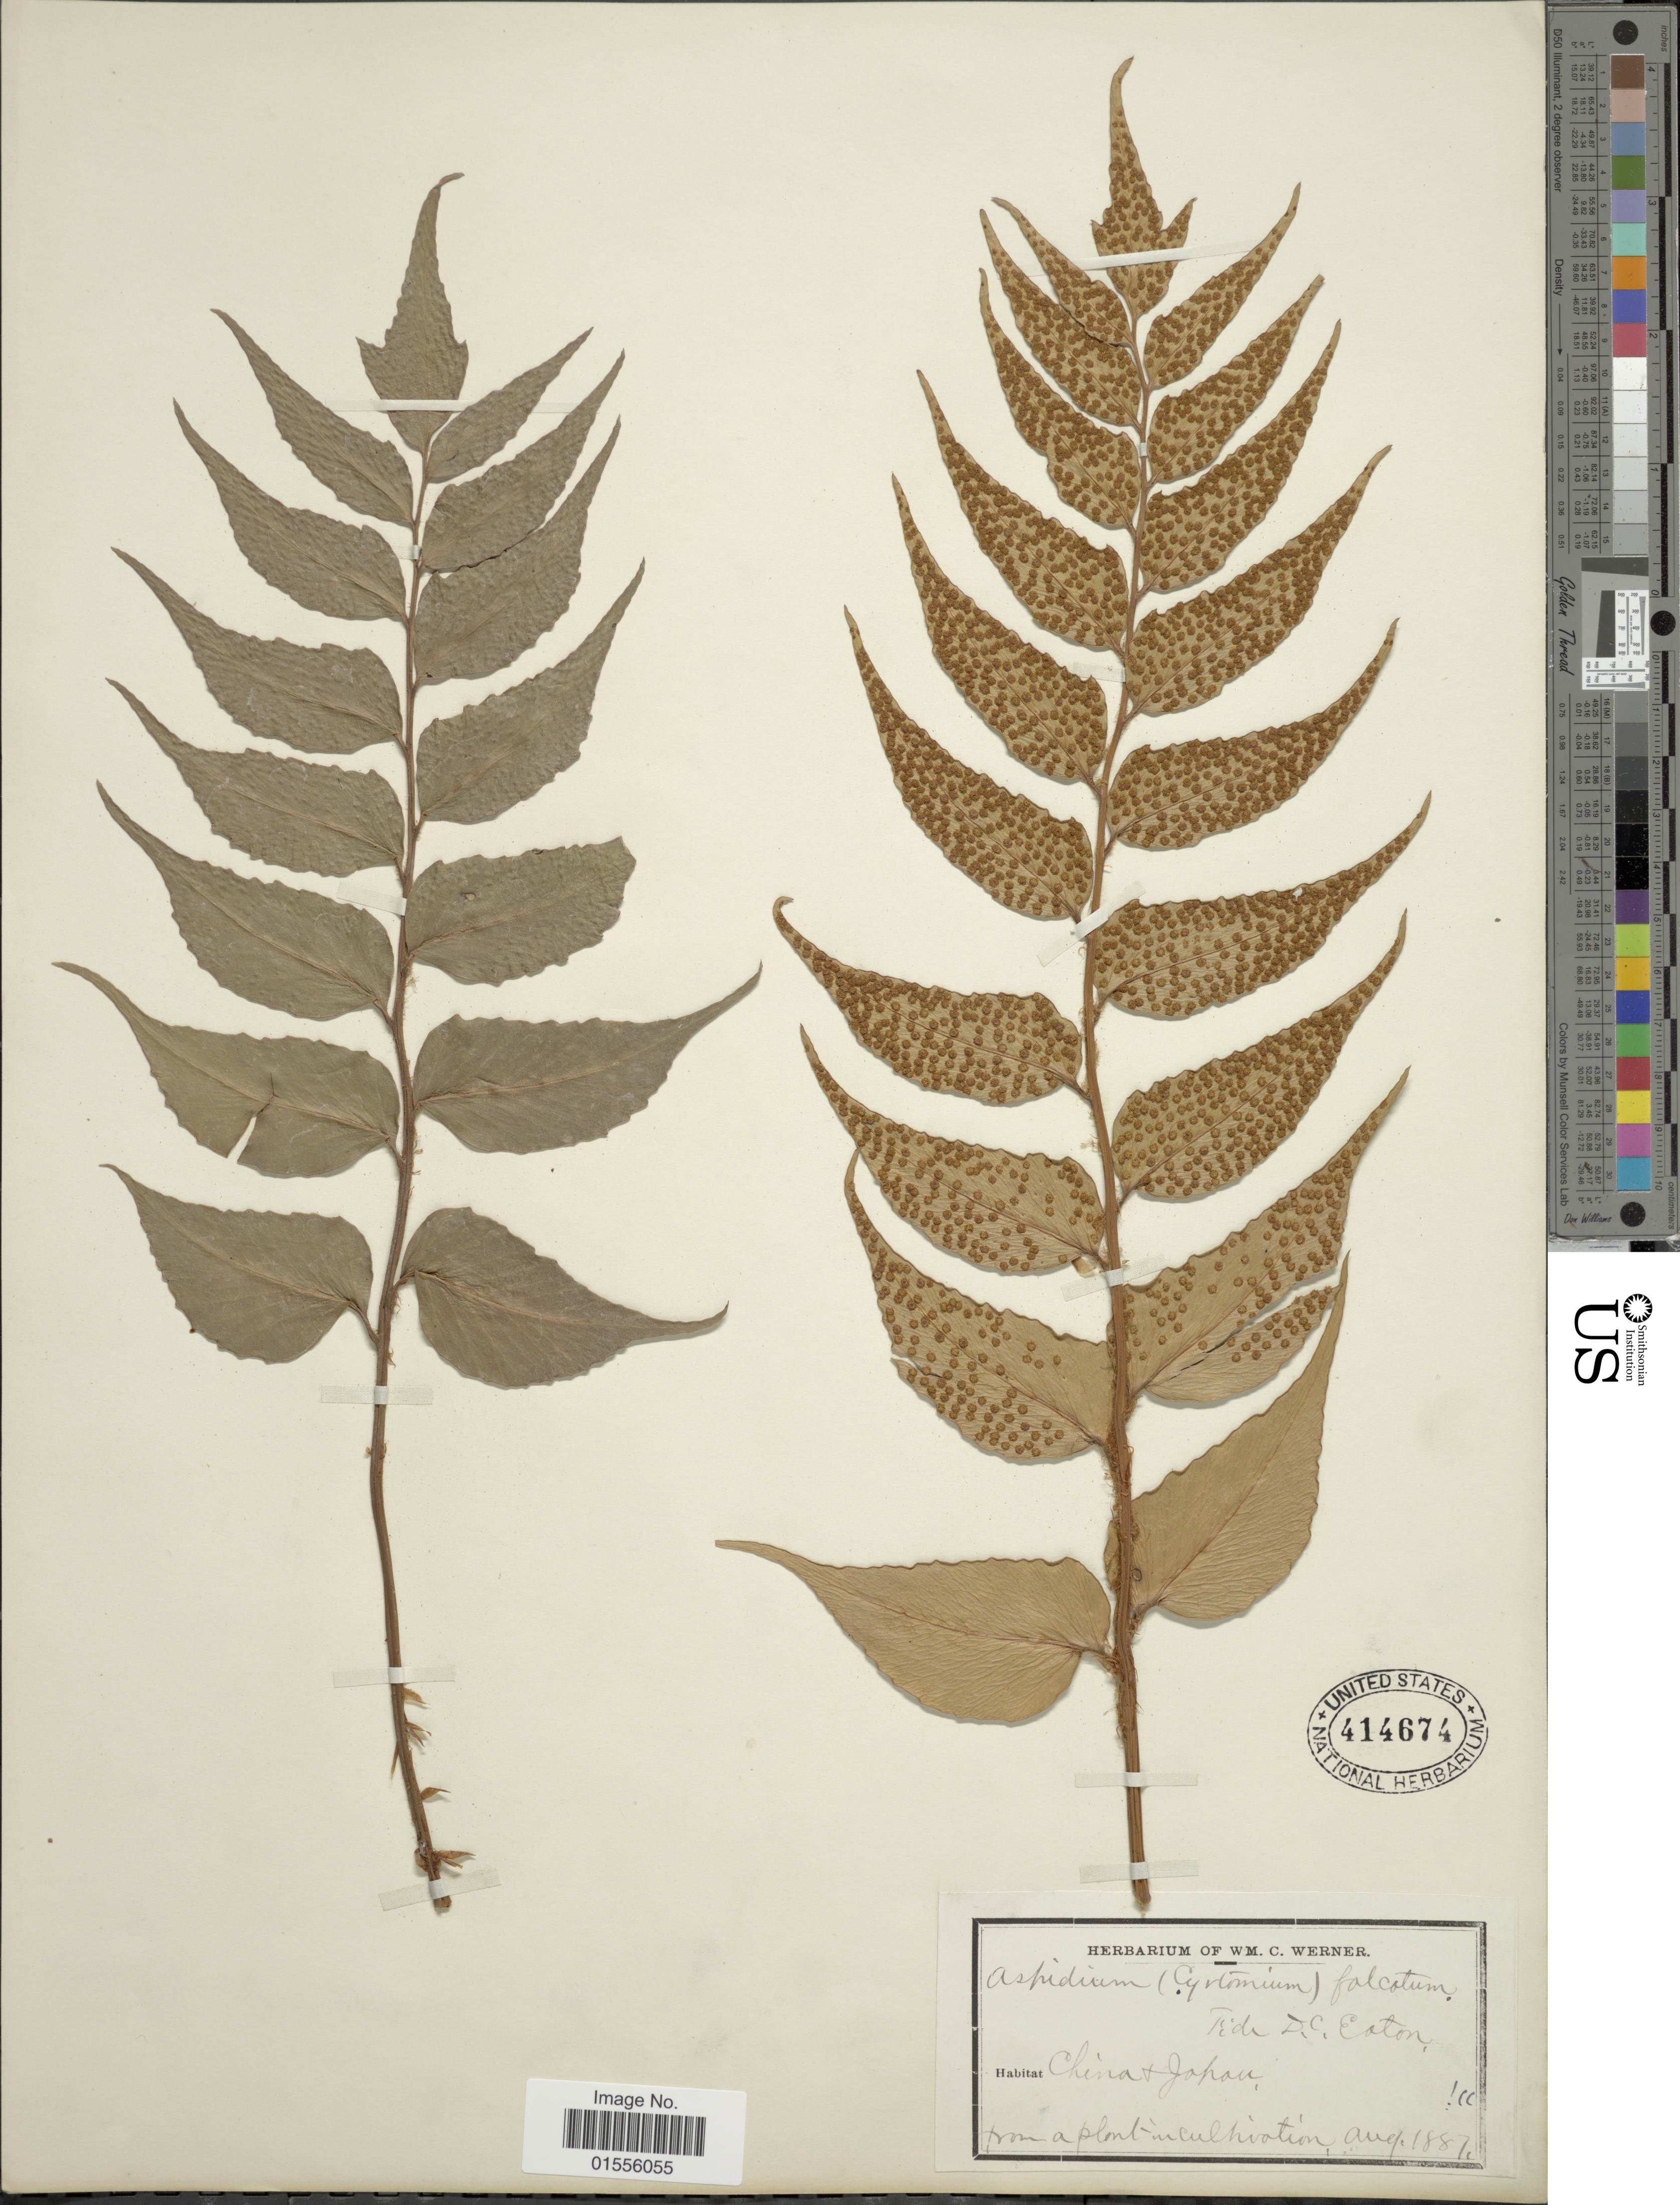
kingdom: Plantae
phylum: Tracheophyta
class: Polypodiopsida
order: Polypodiales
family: Dryopteridaceae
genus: Cyrtomium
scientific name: Cyrtomium falcatum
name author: (L. f.) C. Presl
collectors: ex herb. Wm. C. Werner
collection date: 1887-08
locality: China + Japan, from a plant in cultivation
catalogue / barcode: US 414674